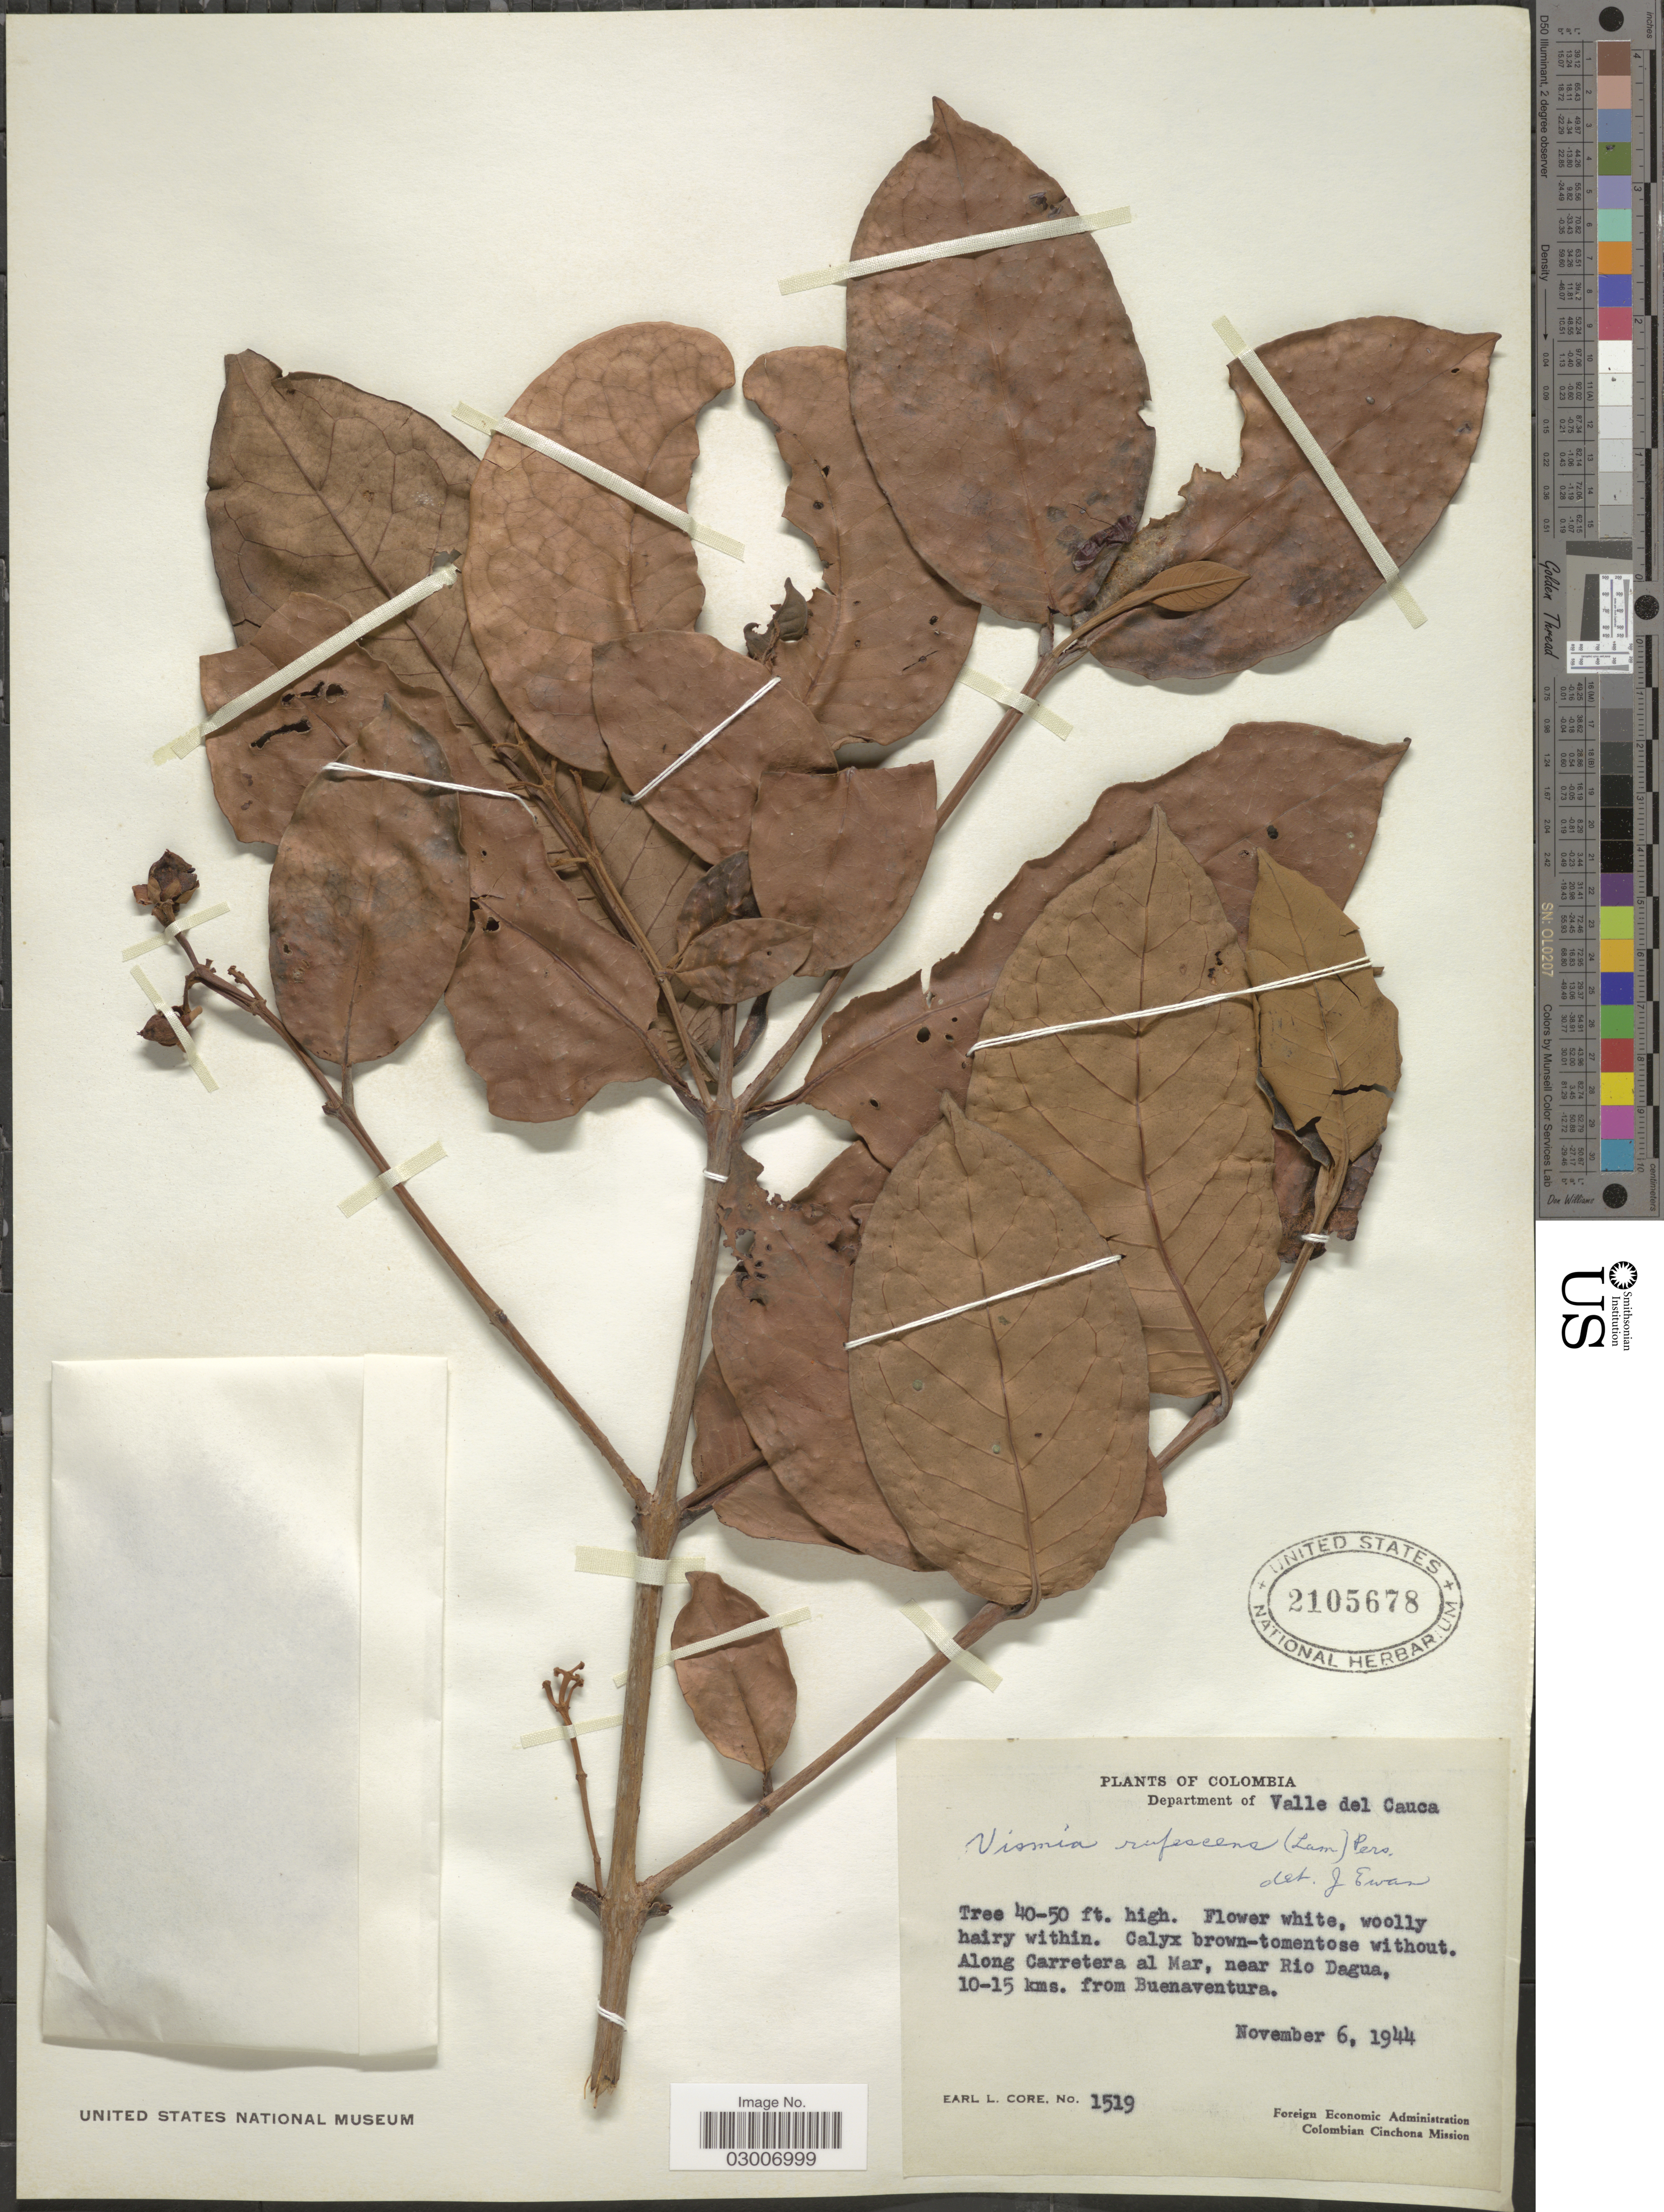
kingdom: Plantae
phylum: Tracheophyta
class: Magnoliopsida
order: Malpighiales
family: Hypericaceae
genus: Vismia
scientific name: Vismia rufescens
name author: (Lam.) Pers.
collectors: E. L. Core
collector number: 1519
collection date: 1944-11-06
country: Colombia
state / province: Valle del Cauca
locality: Department of Valle del Cauca. Along Carretera al Mar, near Rio Dagua, 10-15 kms. from Buenaventura.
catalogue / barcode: US 2105678